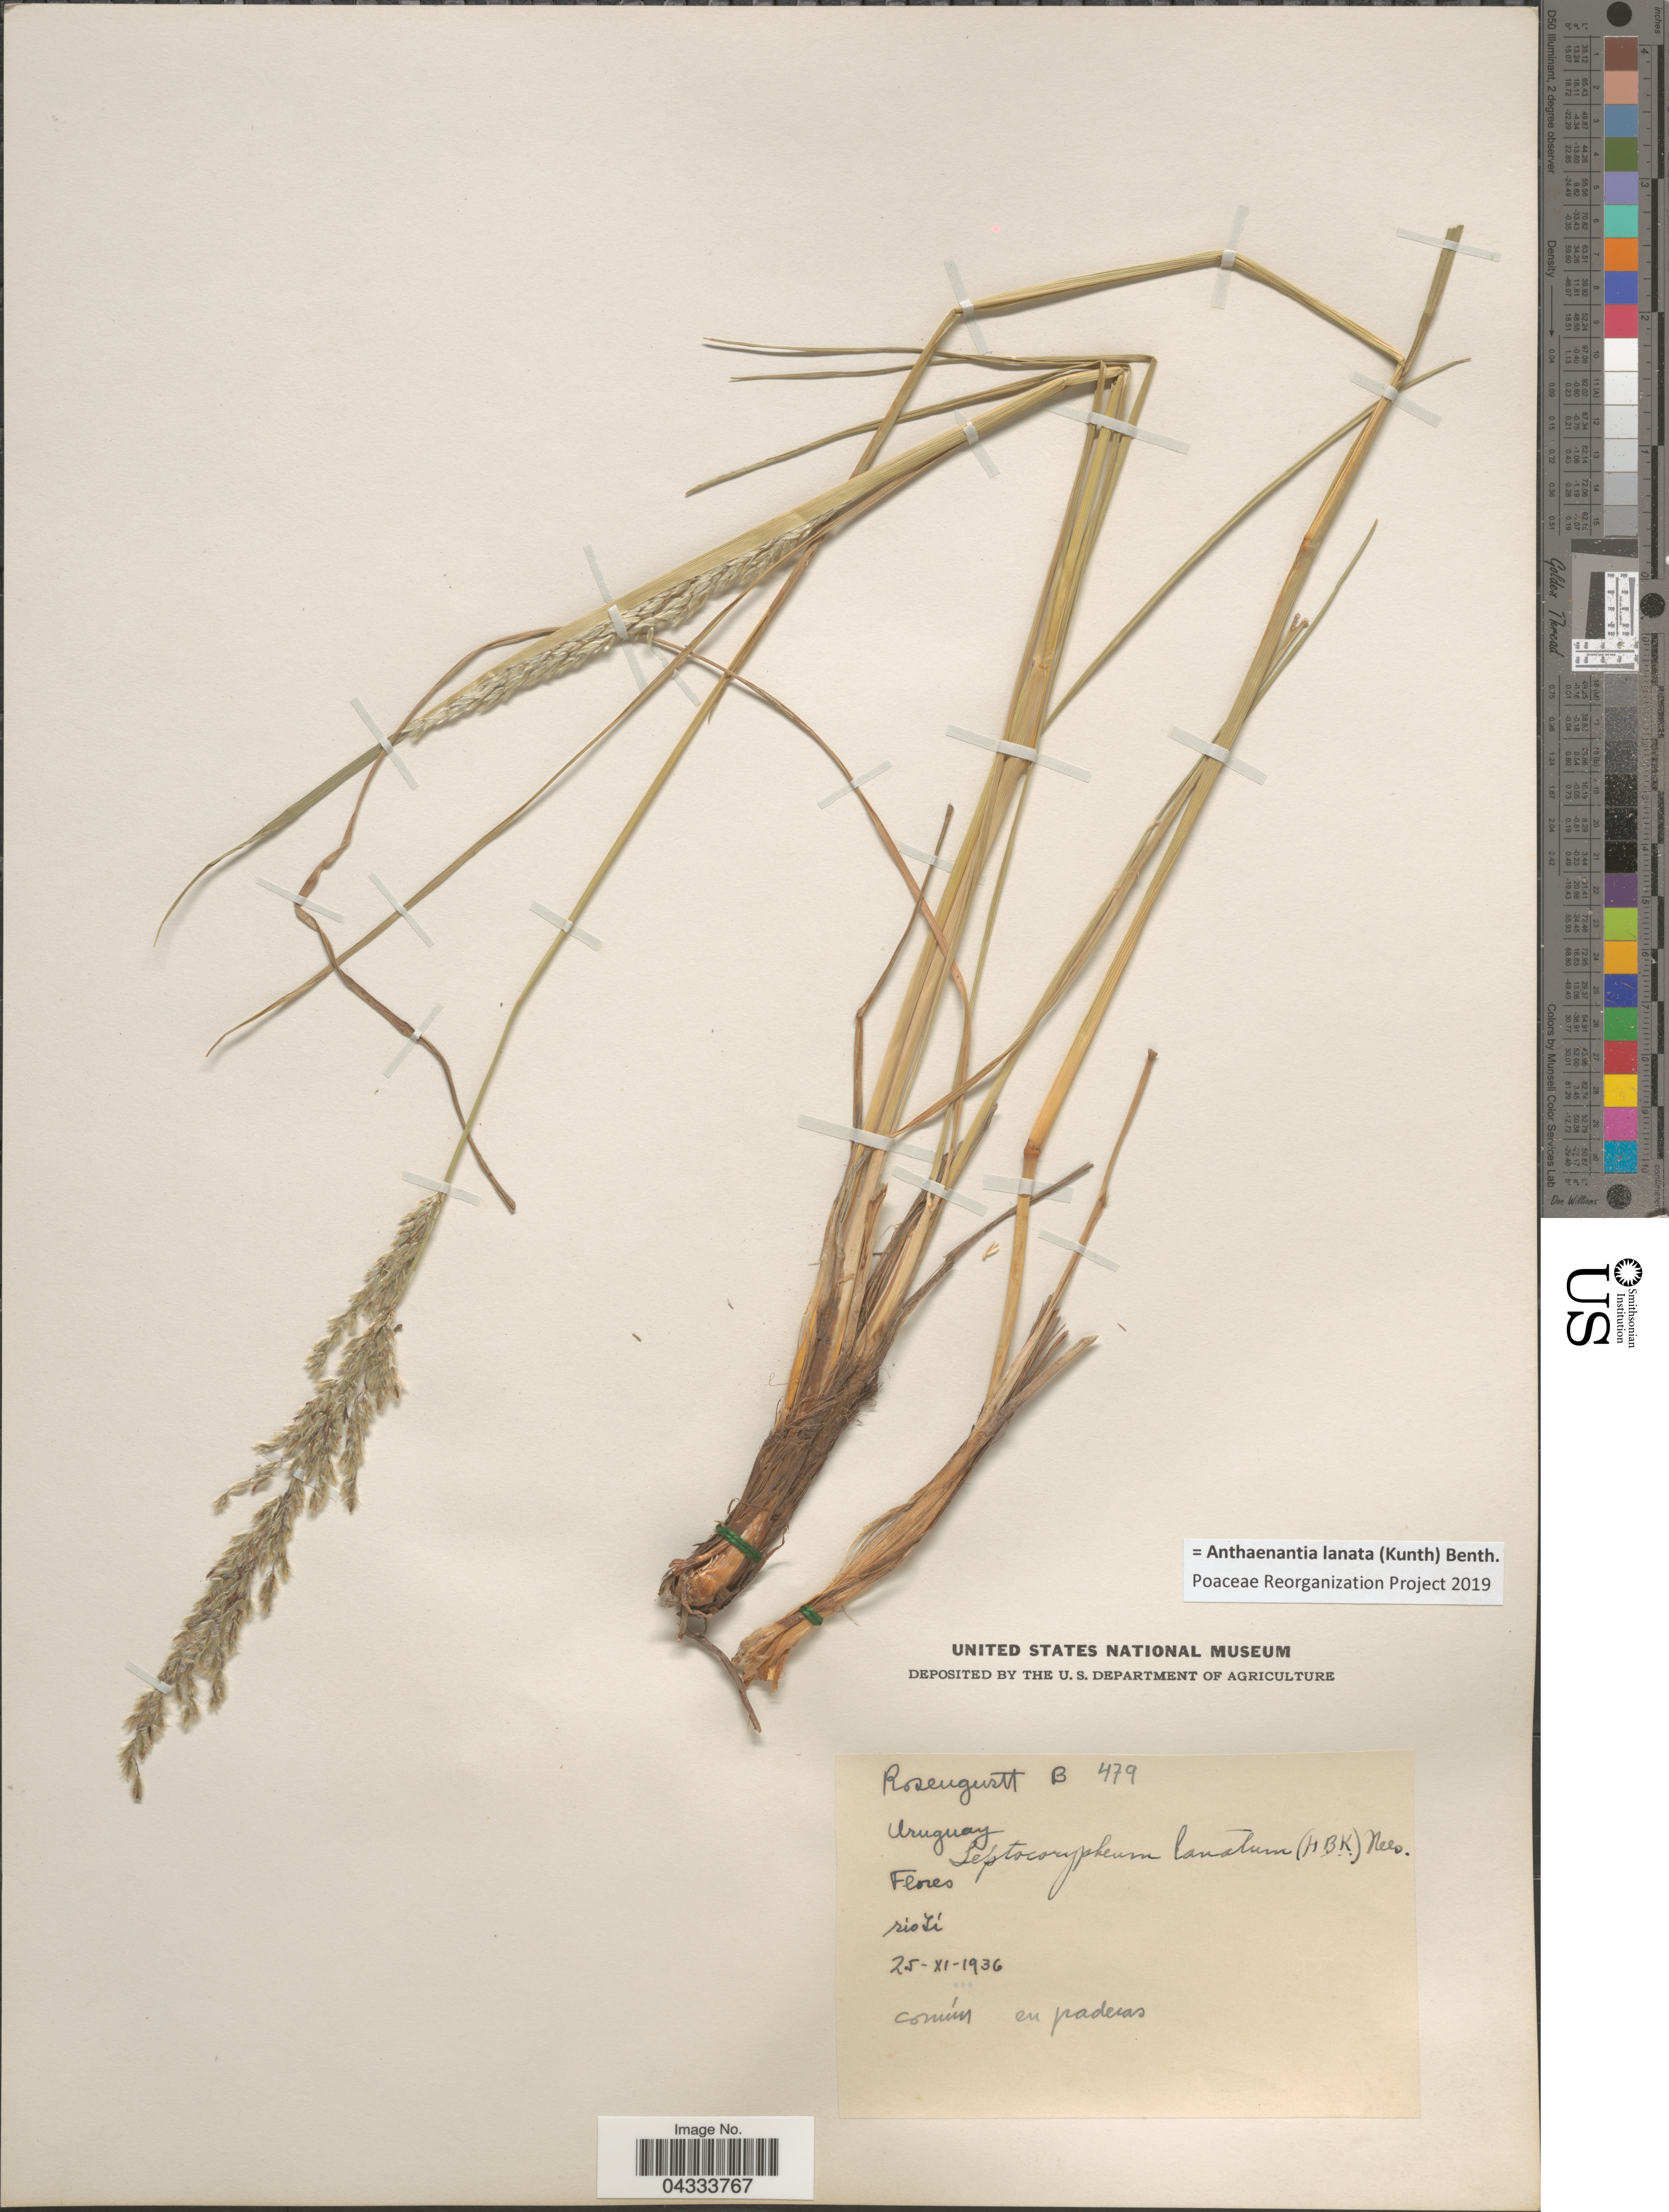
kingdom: Plantae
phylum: Tracheophyta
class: Liliopsida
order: Poales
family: Poaceae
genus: Anthaenantia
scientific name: Anthaenantia lanata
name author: (Kunth) Benth.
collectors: Rosengurtt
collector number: B479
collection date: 1936-11-25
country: Uruguay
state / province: Flores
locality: Rio Tí.